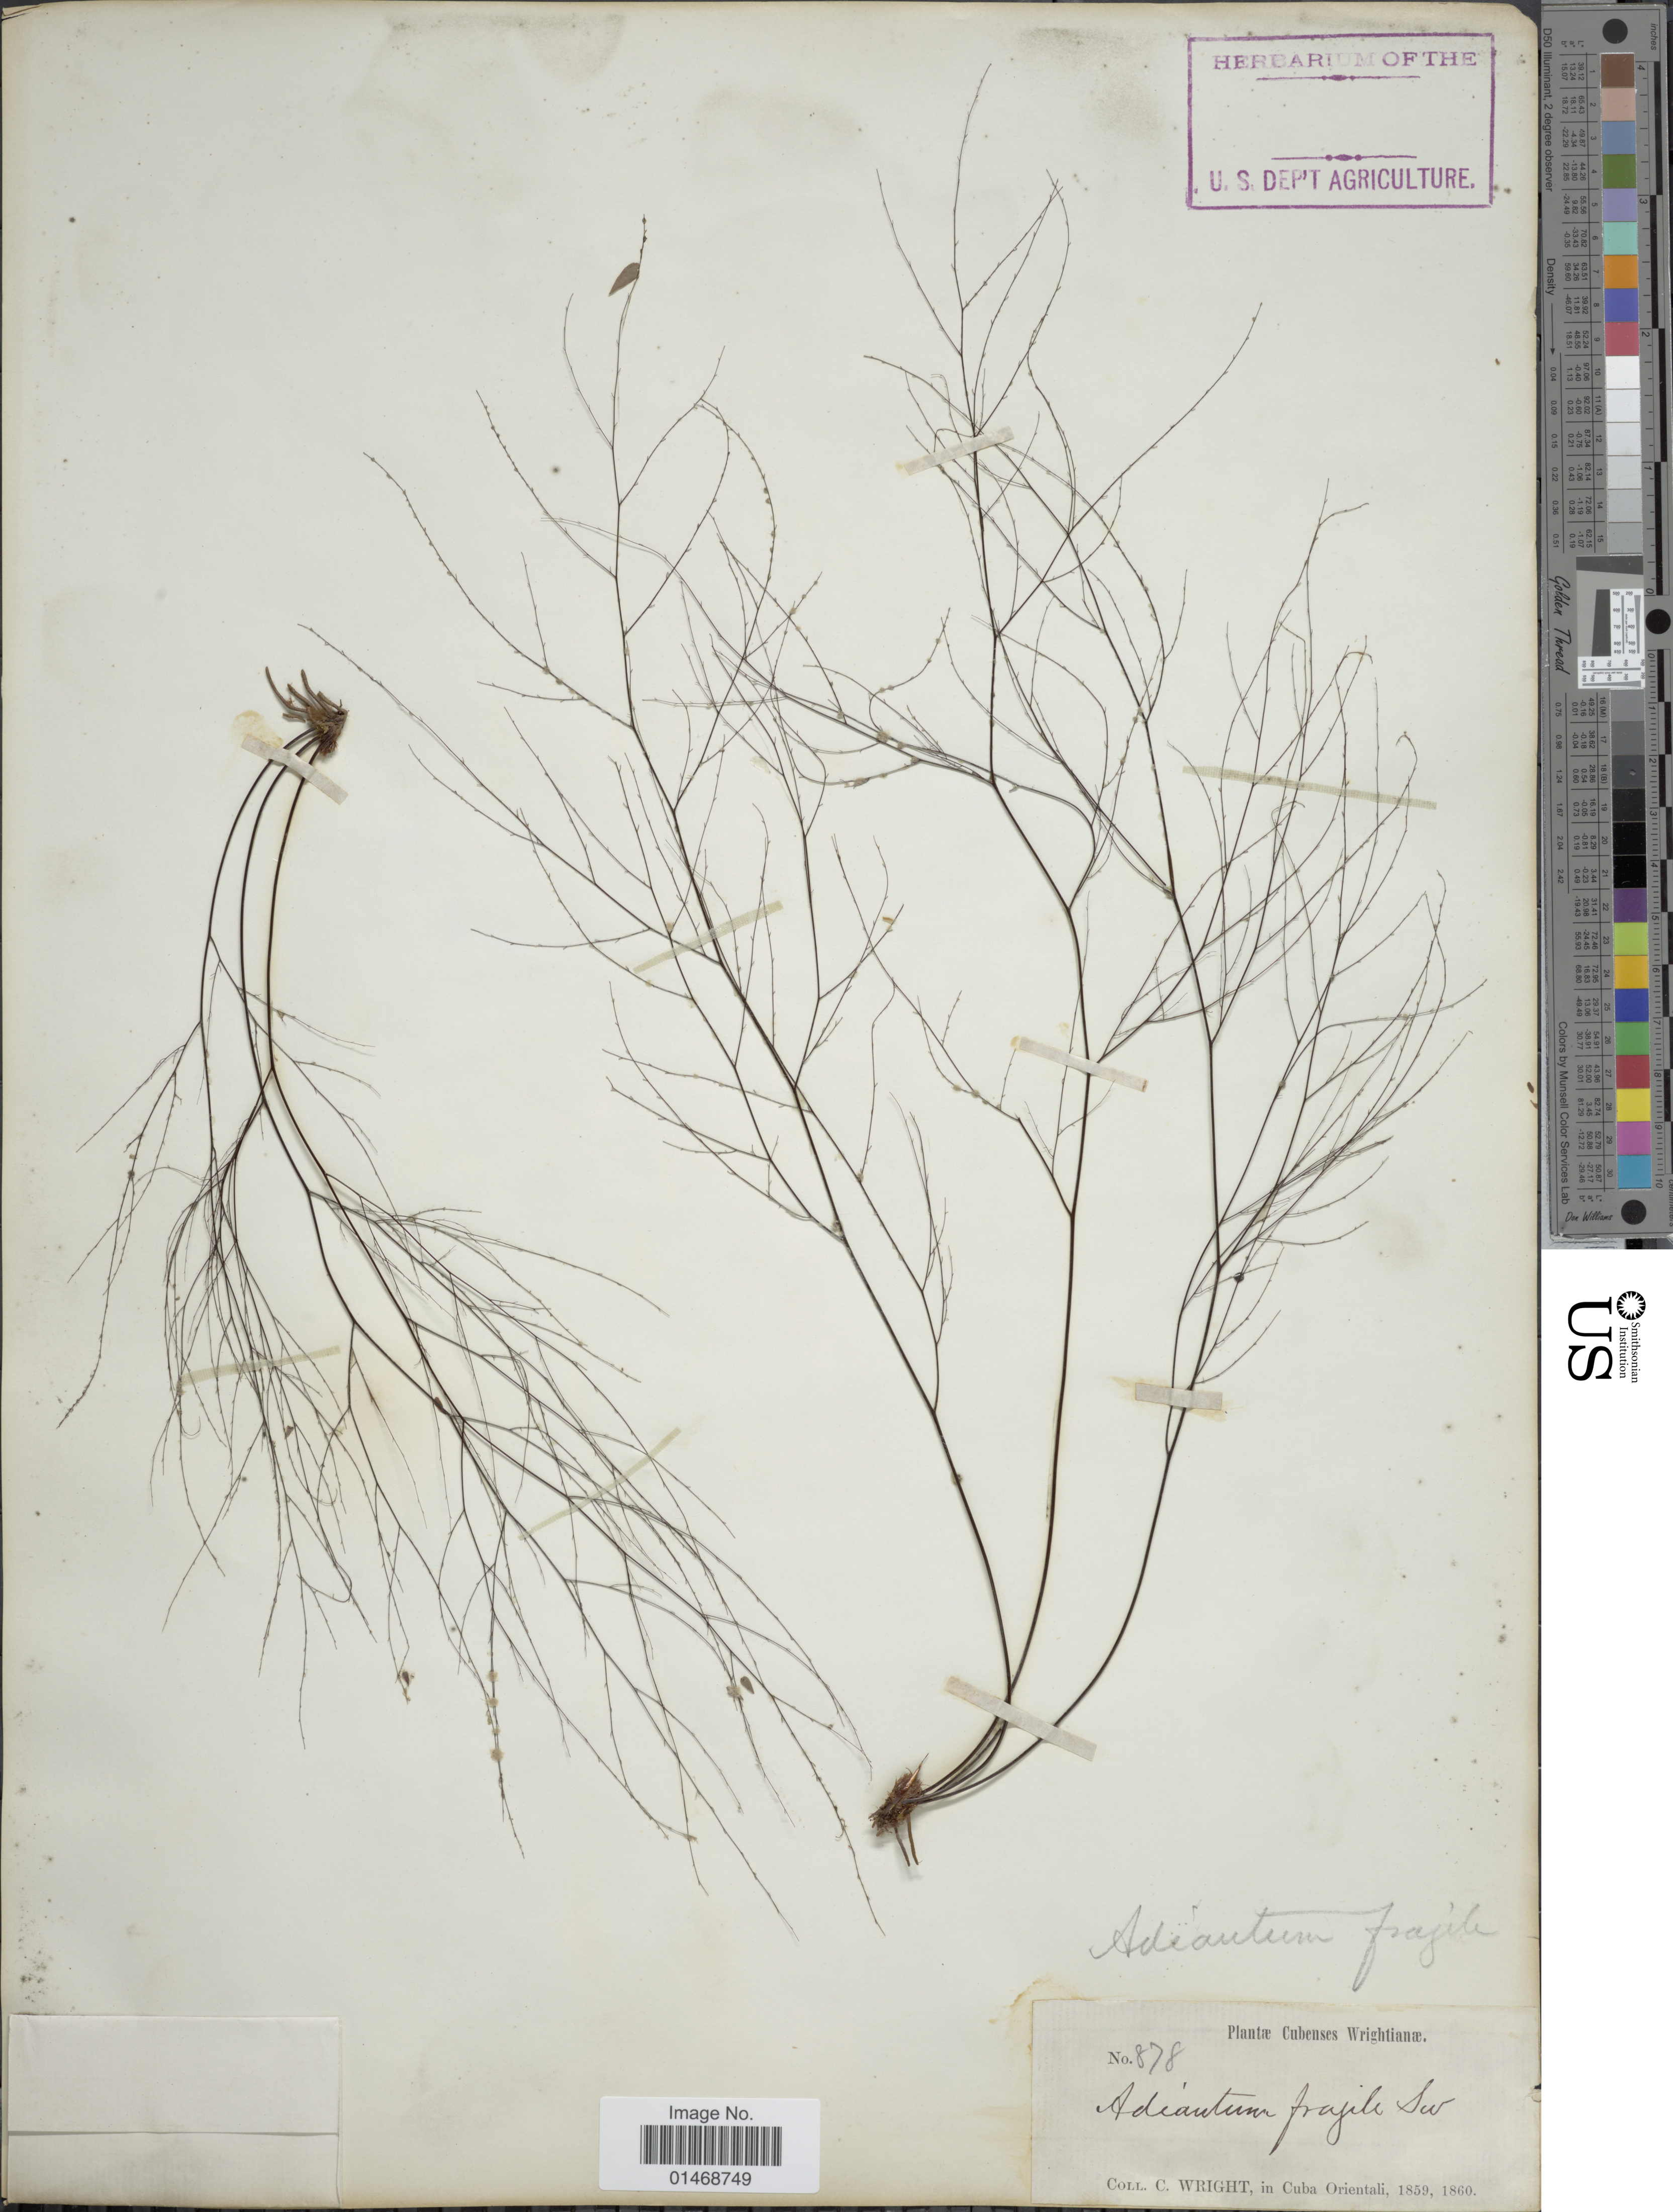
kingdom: Plantae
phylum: Tracheophyta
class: Polypodiopsida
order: Polypodiales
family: Pteridaceae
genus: Adiantum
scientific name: Adiantum fragile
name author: Sw.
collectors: C. Wright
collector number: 878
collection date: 1859/1860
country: Cuba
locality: In Cuba Orientali